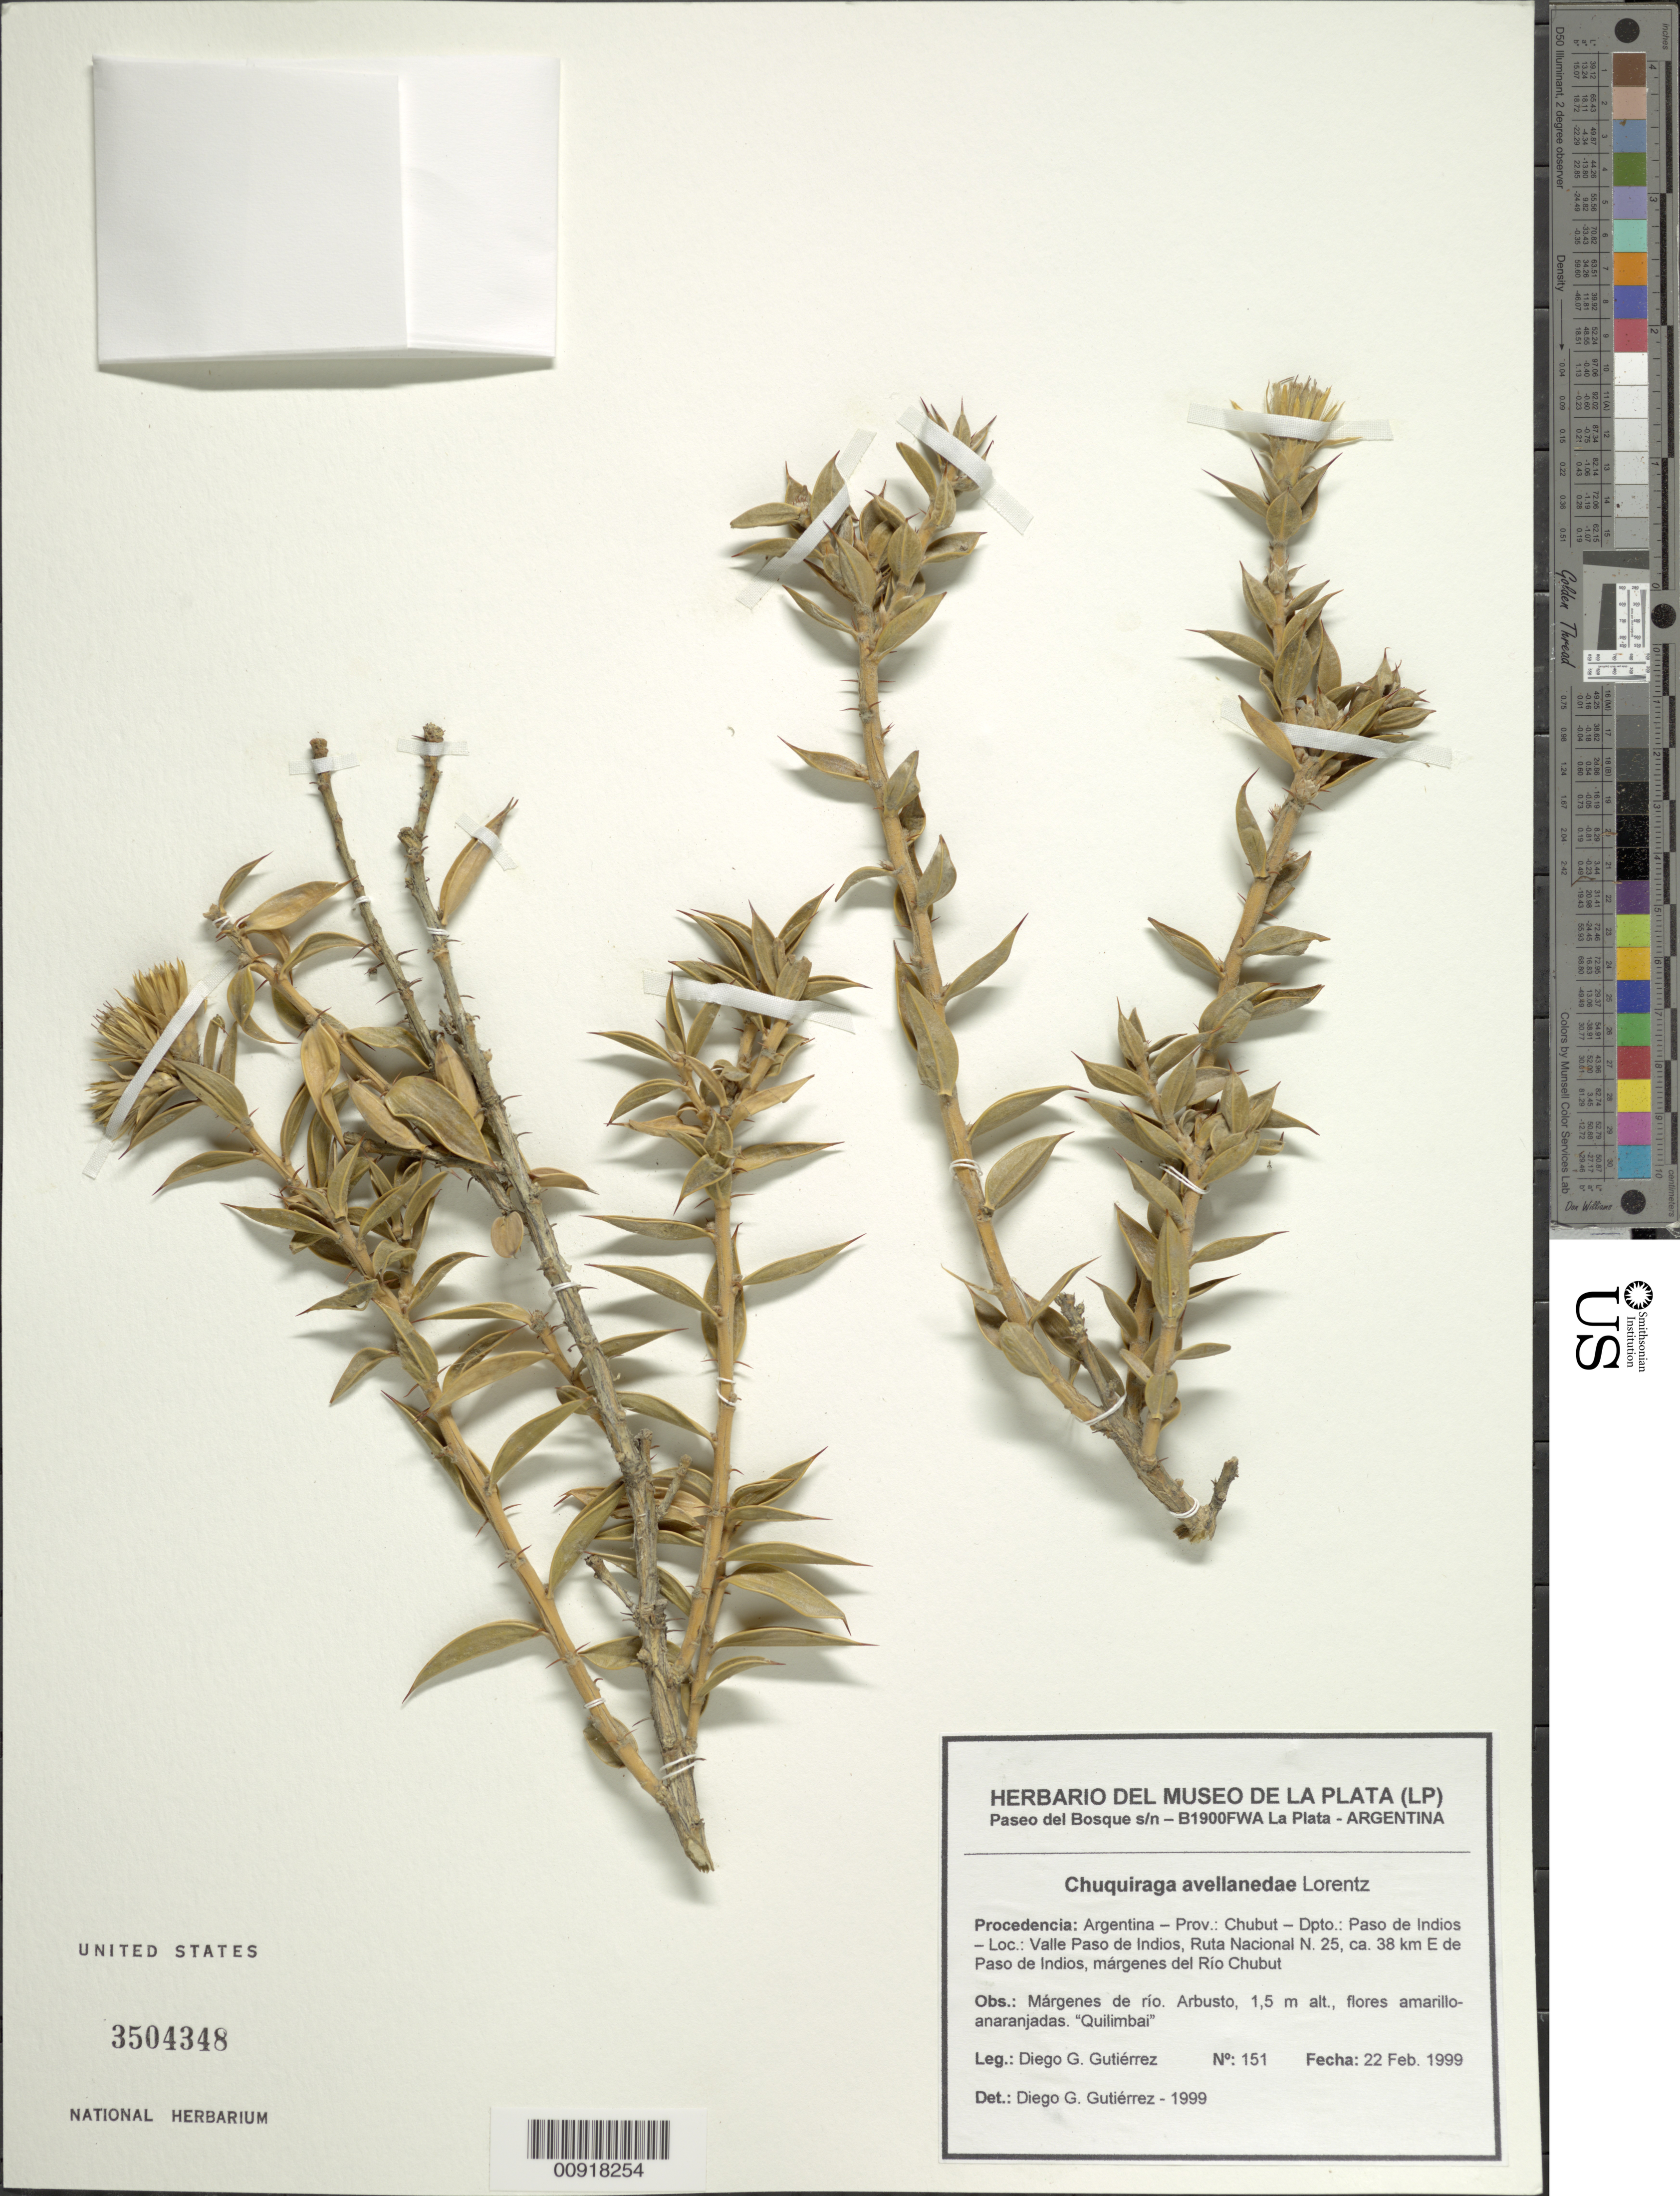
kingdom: Plantae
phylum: Tracheophyta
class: Magnoliopsida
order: Asterales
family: Asteraceae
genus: Chuquiraga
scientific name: Chuquiraga avellanedae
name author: Lorentz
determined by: Gutierrez, D. G.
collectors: D. G. Gutiérrez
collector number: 151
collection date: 1999-02-22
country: Argentina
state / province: Chubut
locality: Dpto. Paso de Indios, Valle Paso de Indios, Ruta Nacional No. 25, ca. 38 km E de Paso de Indios, márgenes del Río Chubut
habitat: Márgenes del río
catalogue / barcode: US 3504348